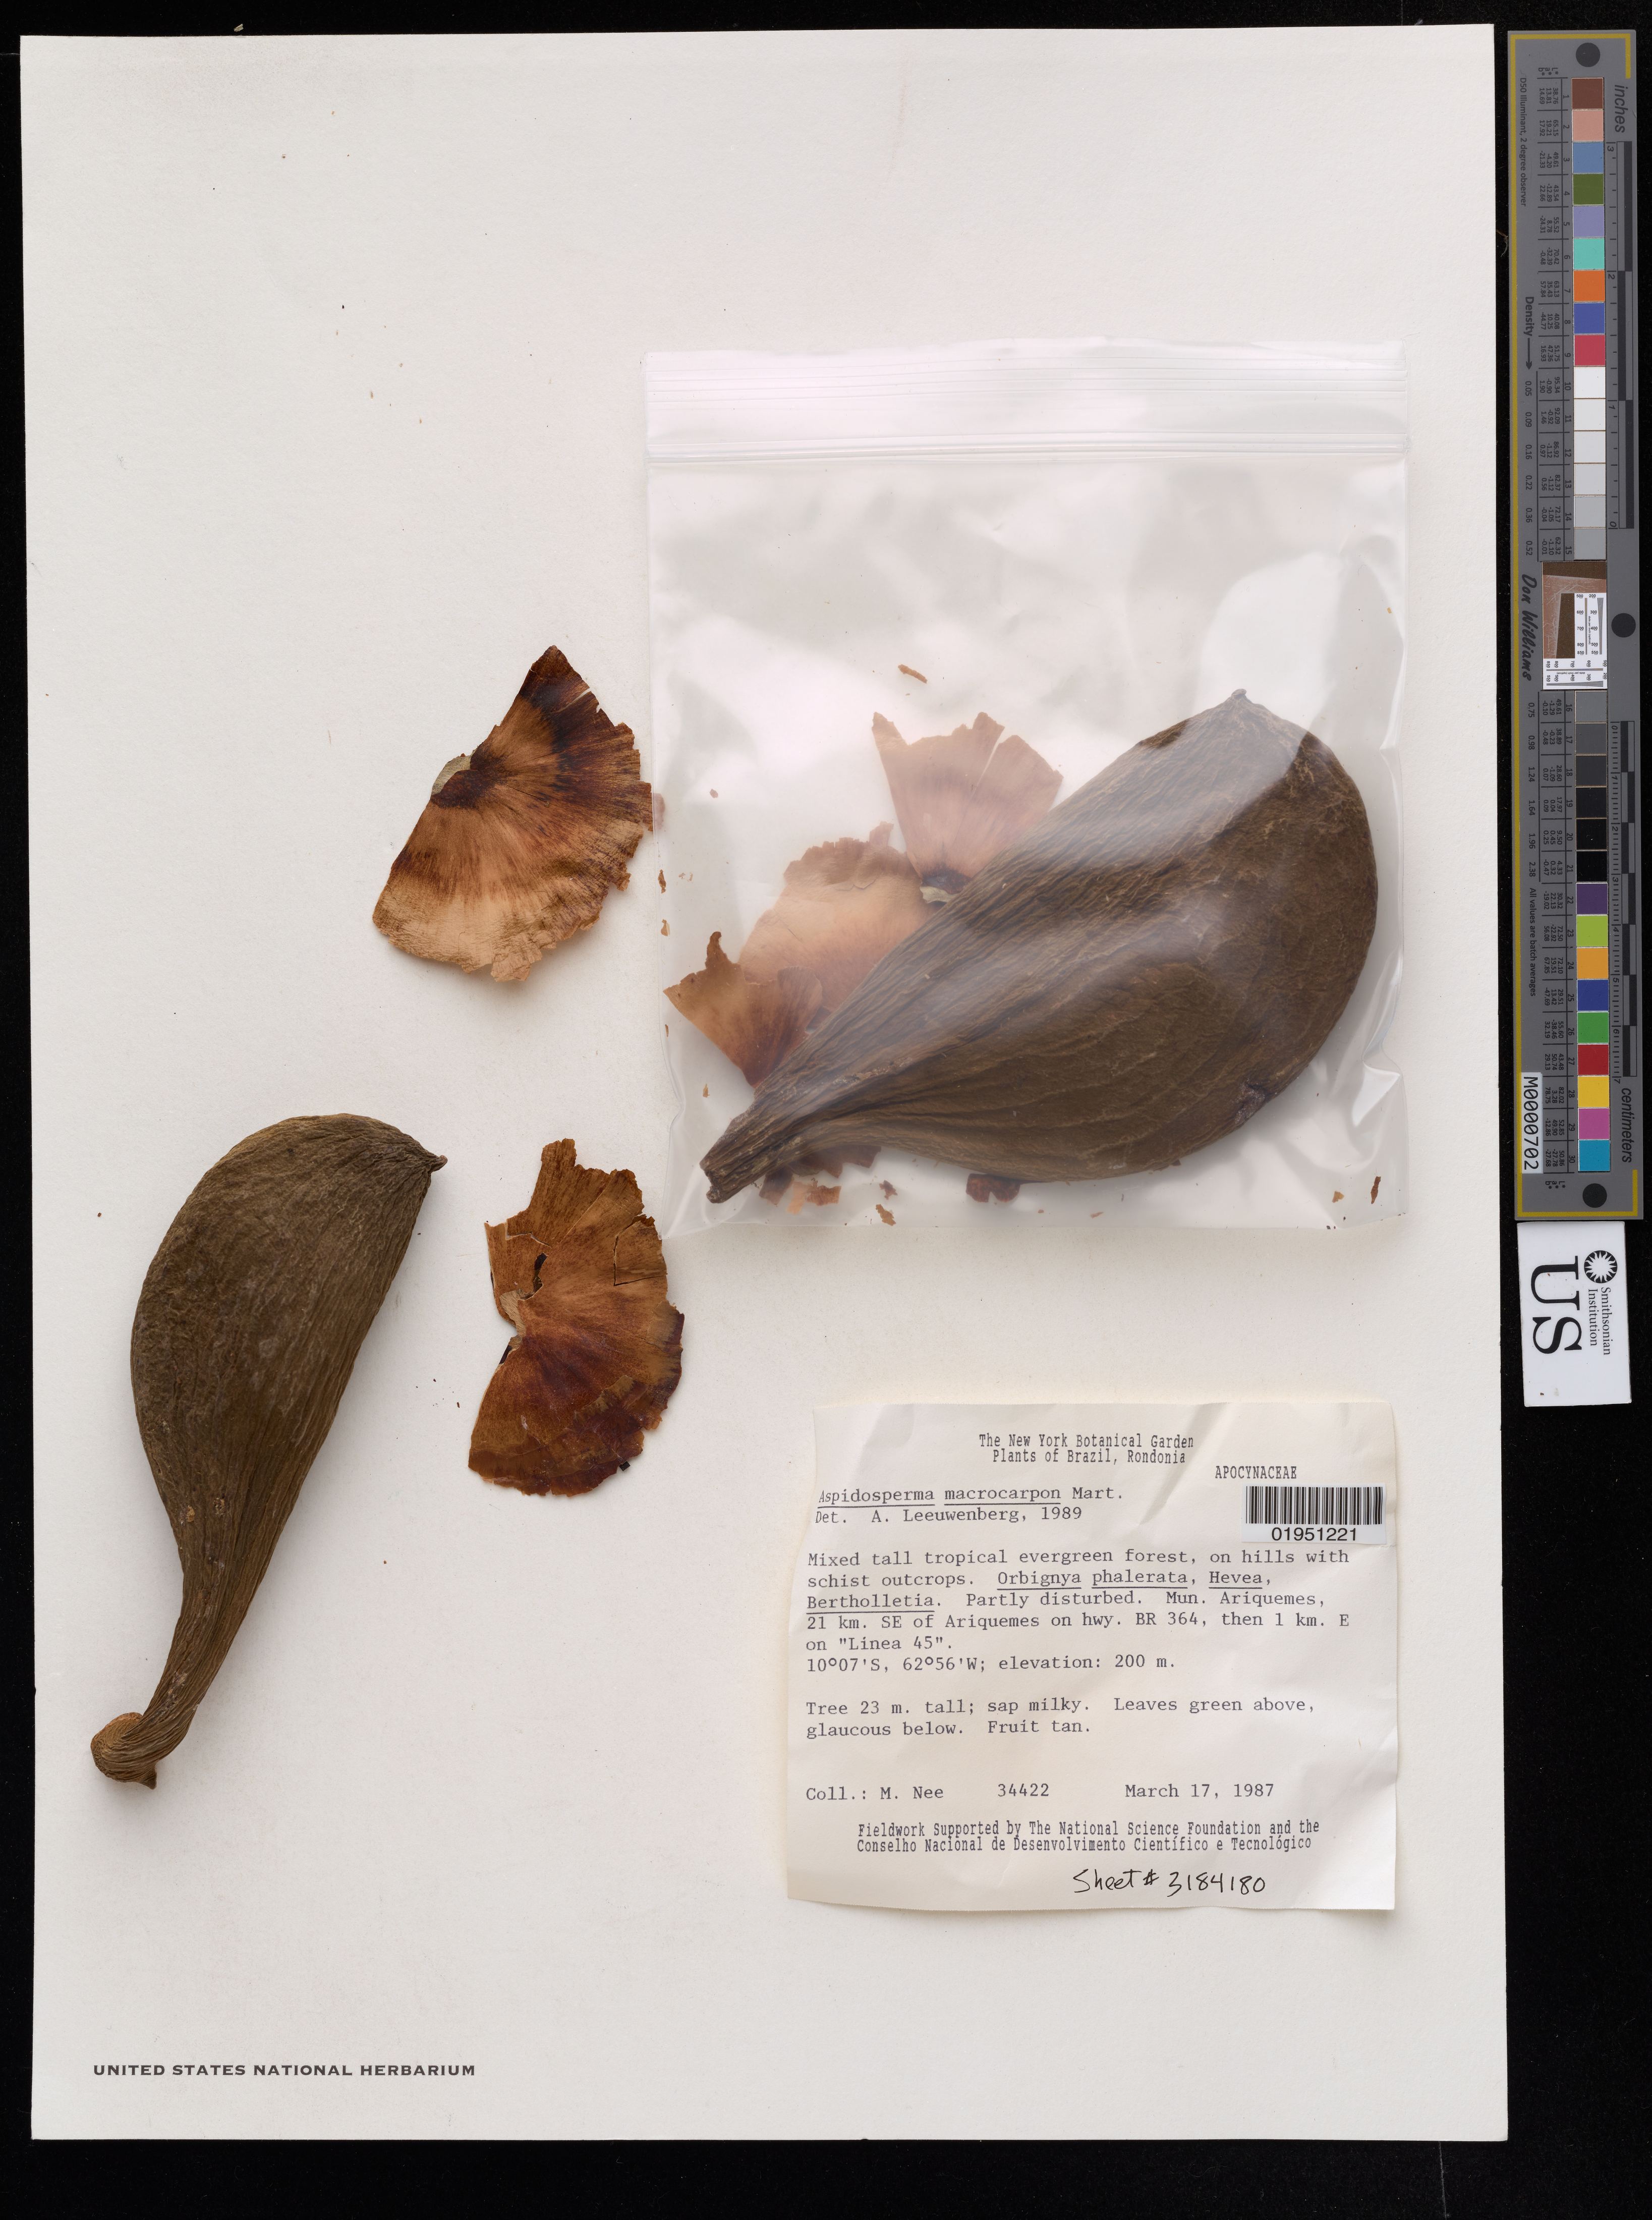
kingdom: Plantae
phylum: Tracheophyta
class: Magnoliopsida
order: Gentianales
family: Apocynaceae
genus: Aspidosperma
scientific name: Aspidosperma macrocarpon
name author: Mart.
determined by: Leeuwenberg, A.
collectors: M. Nee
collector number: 34422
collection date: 1987-03-17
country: Brazil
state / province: Rondônia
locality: Mun. Ariquemes, 21 km. SE of Ariquemes on hwy. BR 364, then 1 km. E on "Linea 45".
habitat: Mixed tall tropical evergreen forest, on hills with schist outcrops. Orbignya phalerata, Hevea, Bertholletia. Partly disturbed.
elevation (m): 200